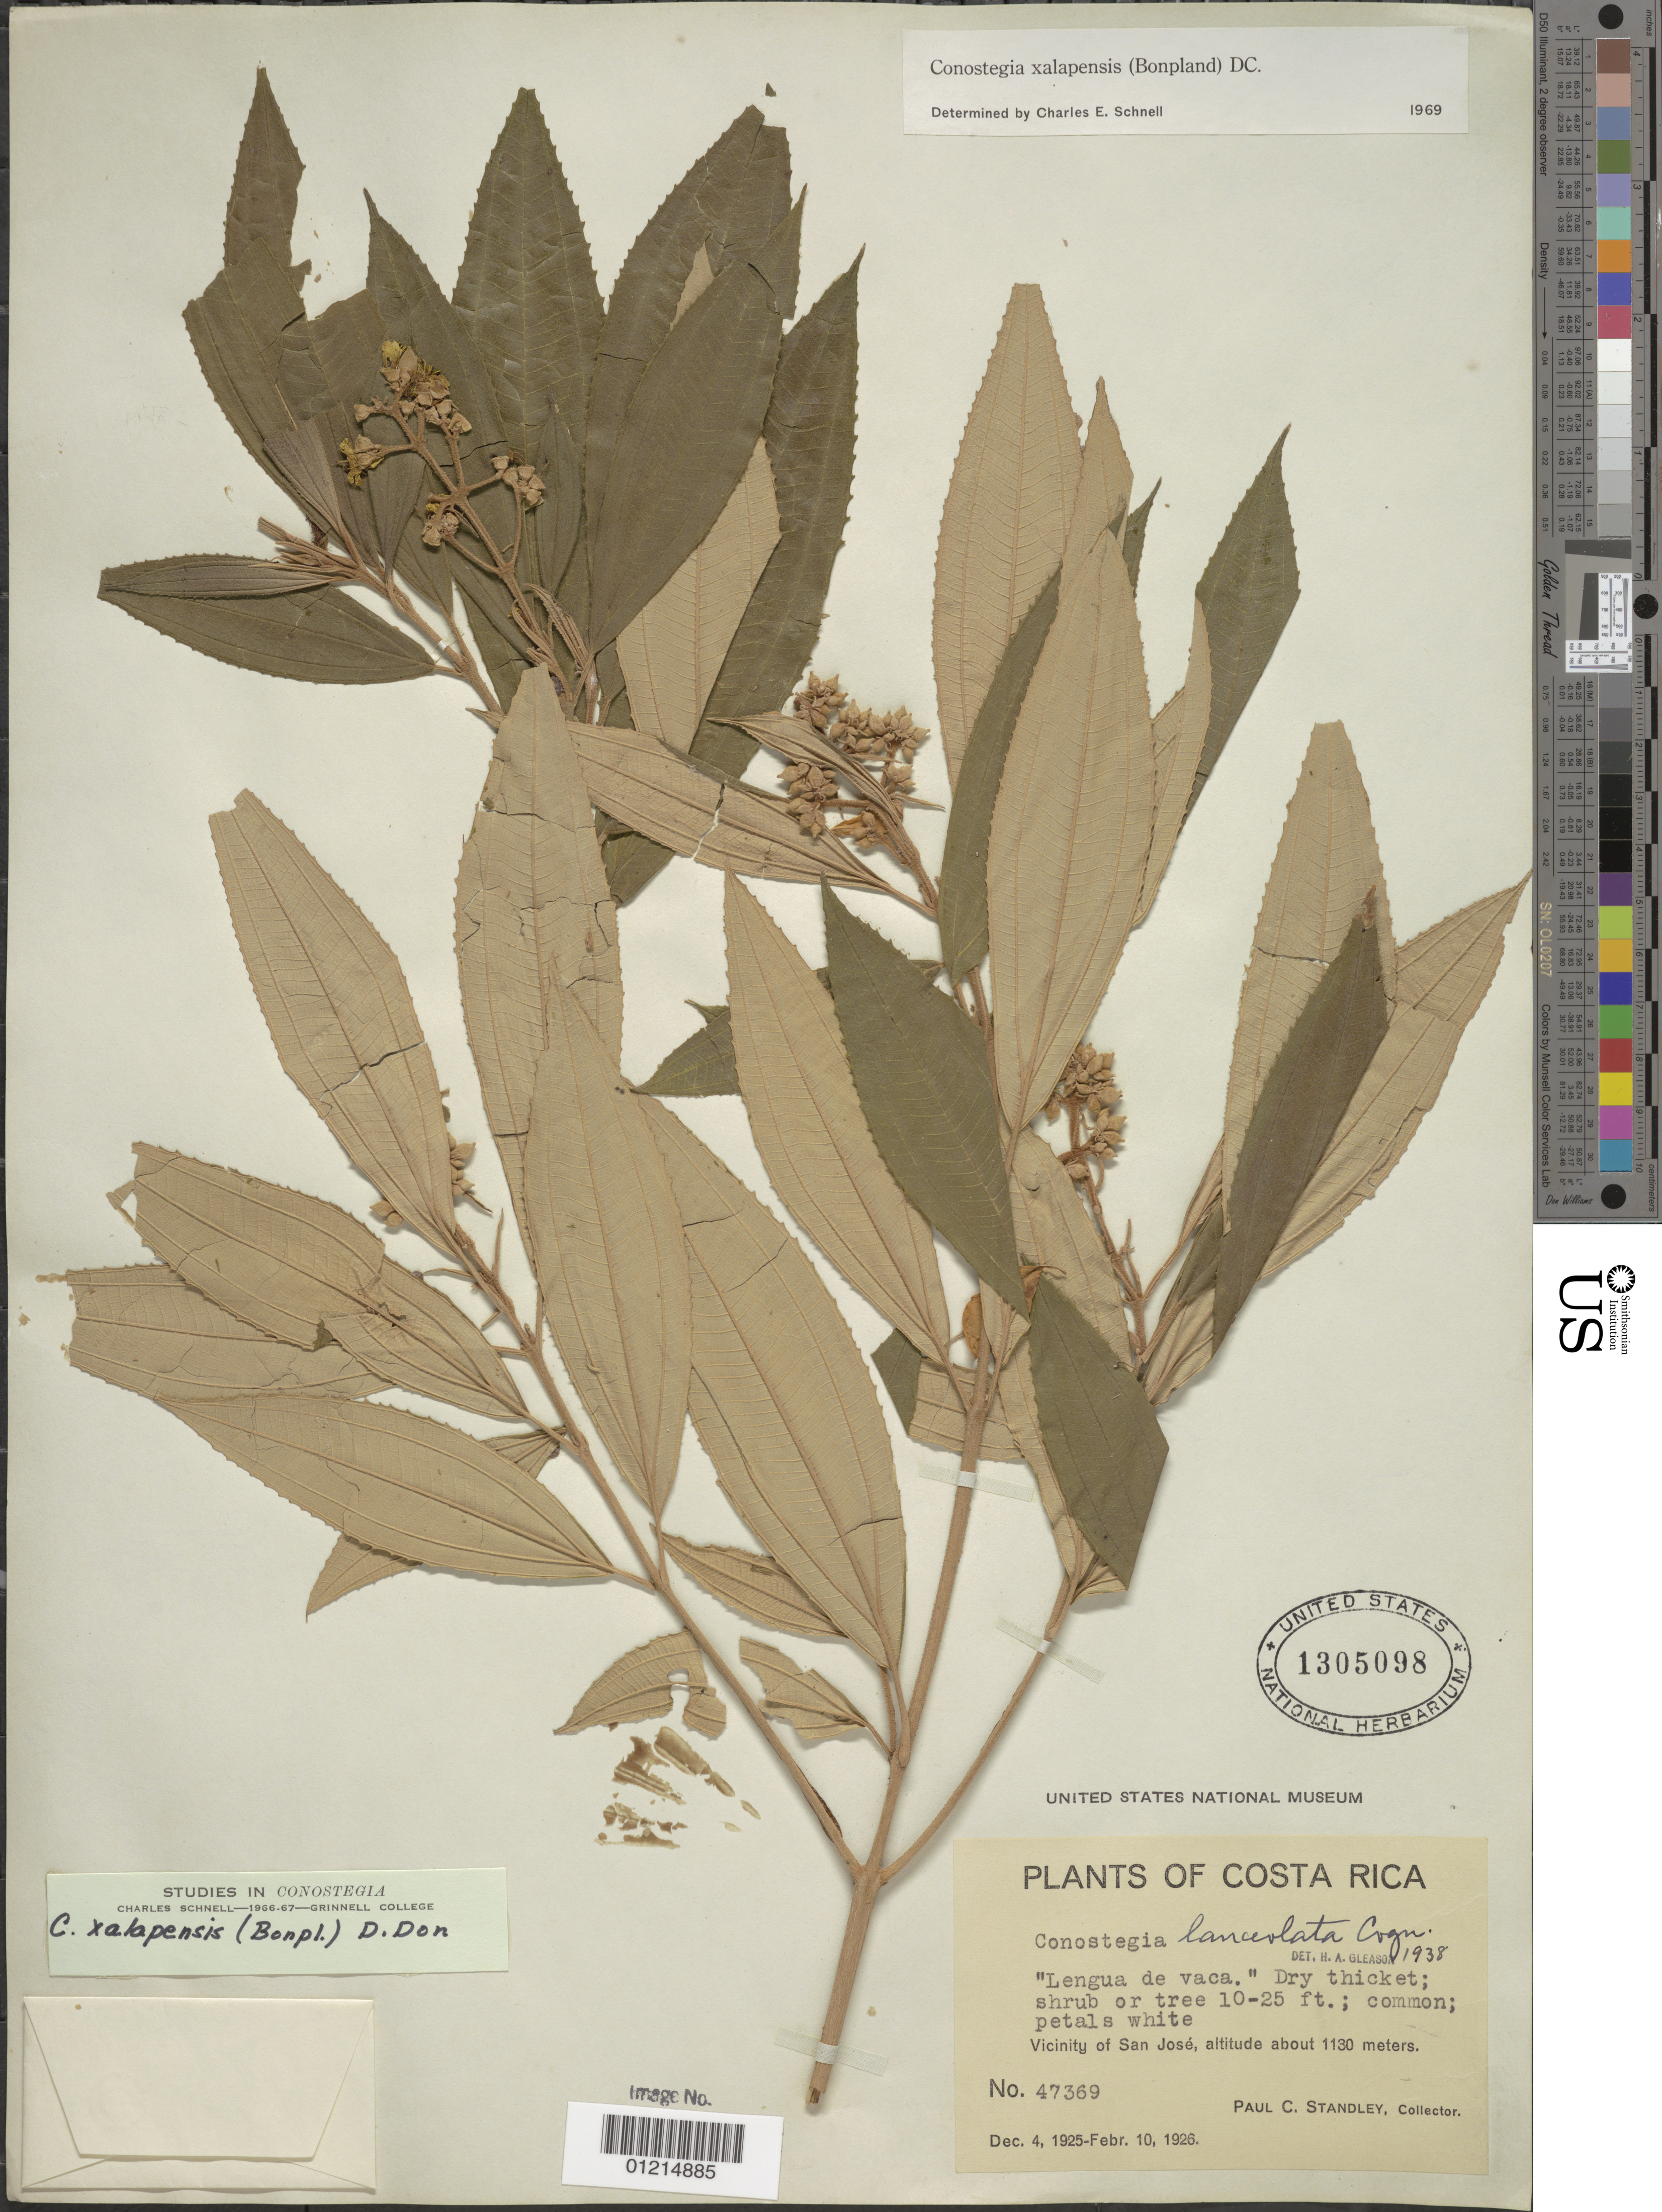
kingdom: Plantae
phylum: Tracheophyta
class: Magnoliopsida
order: Myrtales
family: Melastomataceae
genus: Conostegia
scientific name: Conostegia quadrangularis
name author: Schltdl. ex Steud.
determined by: Schnell, C. E.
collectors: P. C. Standley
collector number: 47369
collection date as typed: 04 Dec 1925 to 10 Feb 1926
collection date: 1925-12-04/1926-02-10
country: Costa Rica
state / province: San José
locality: Vicinity of San José.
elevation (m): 1130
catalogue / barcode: US 1305098